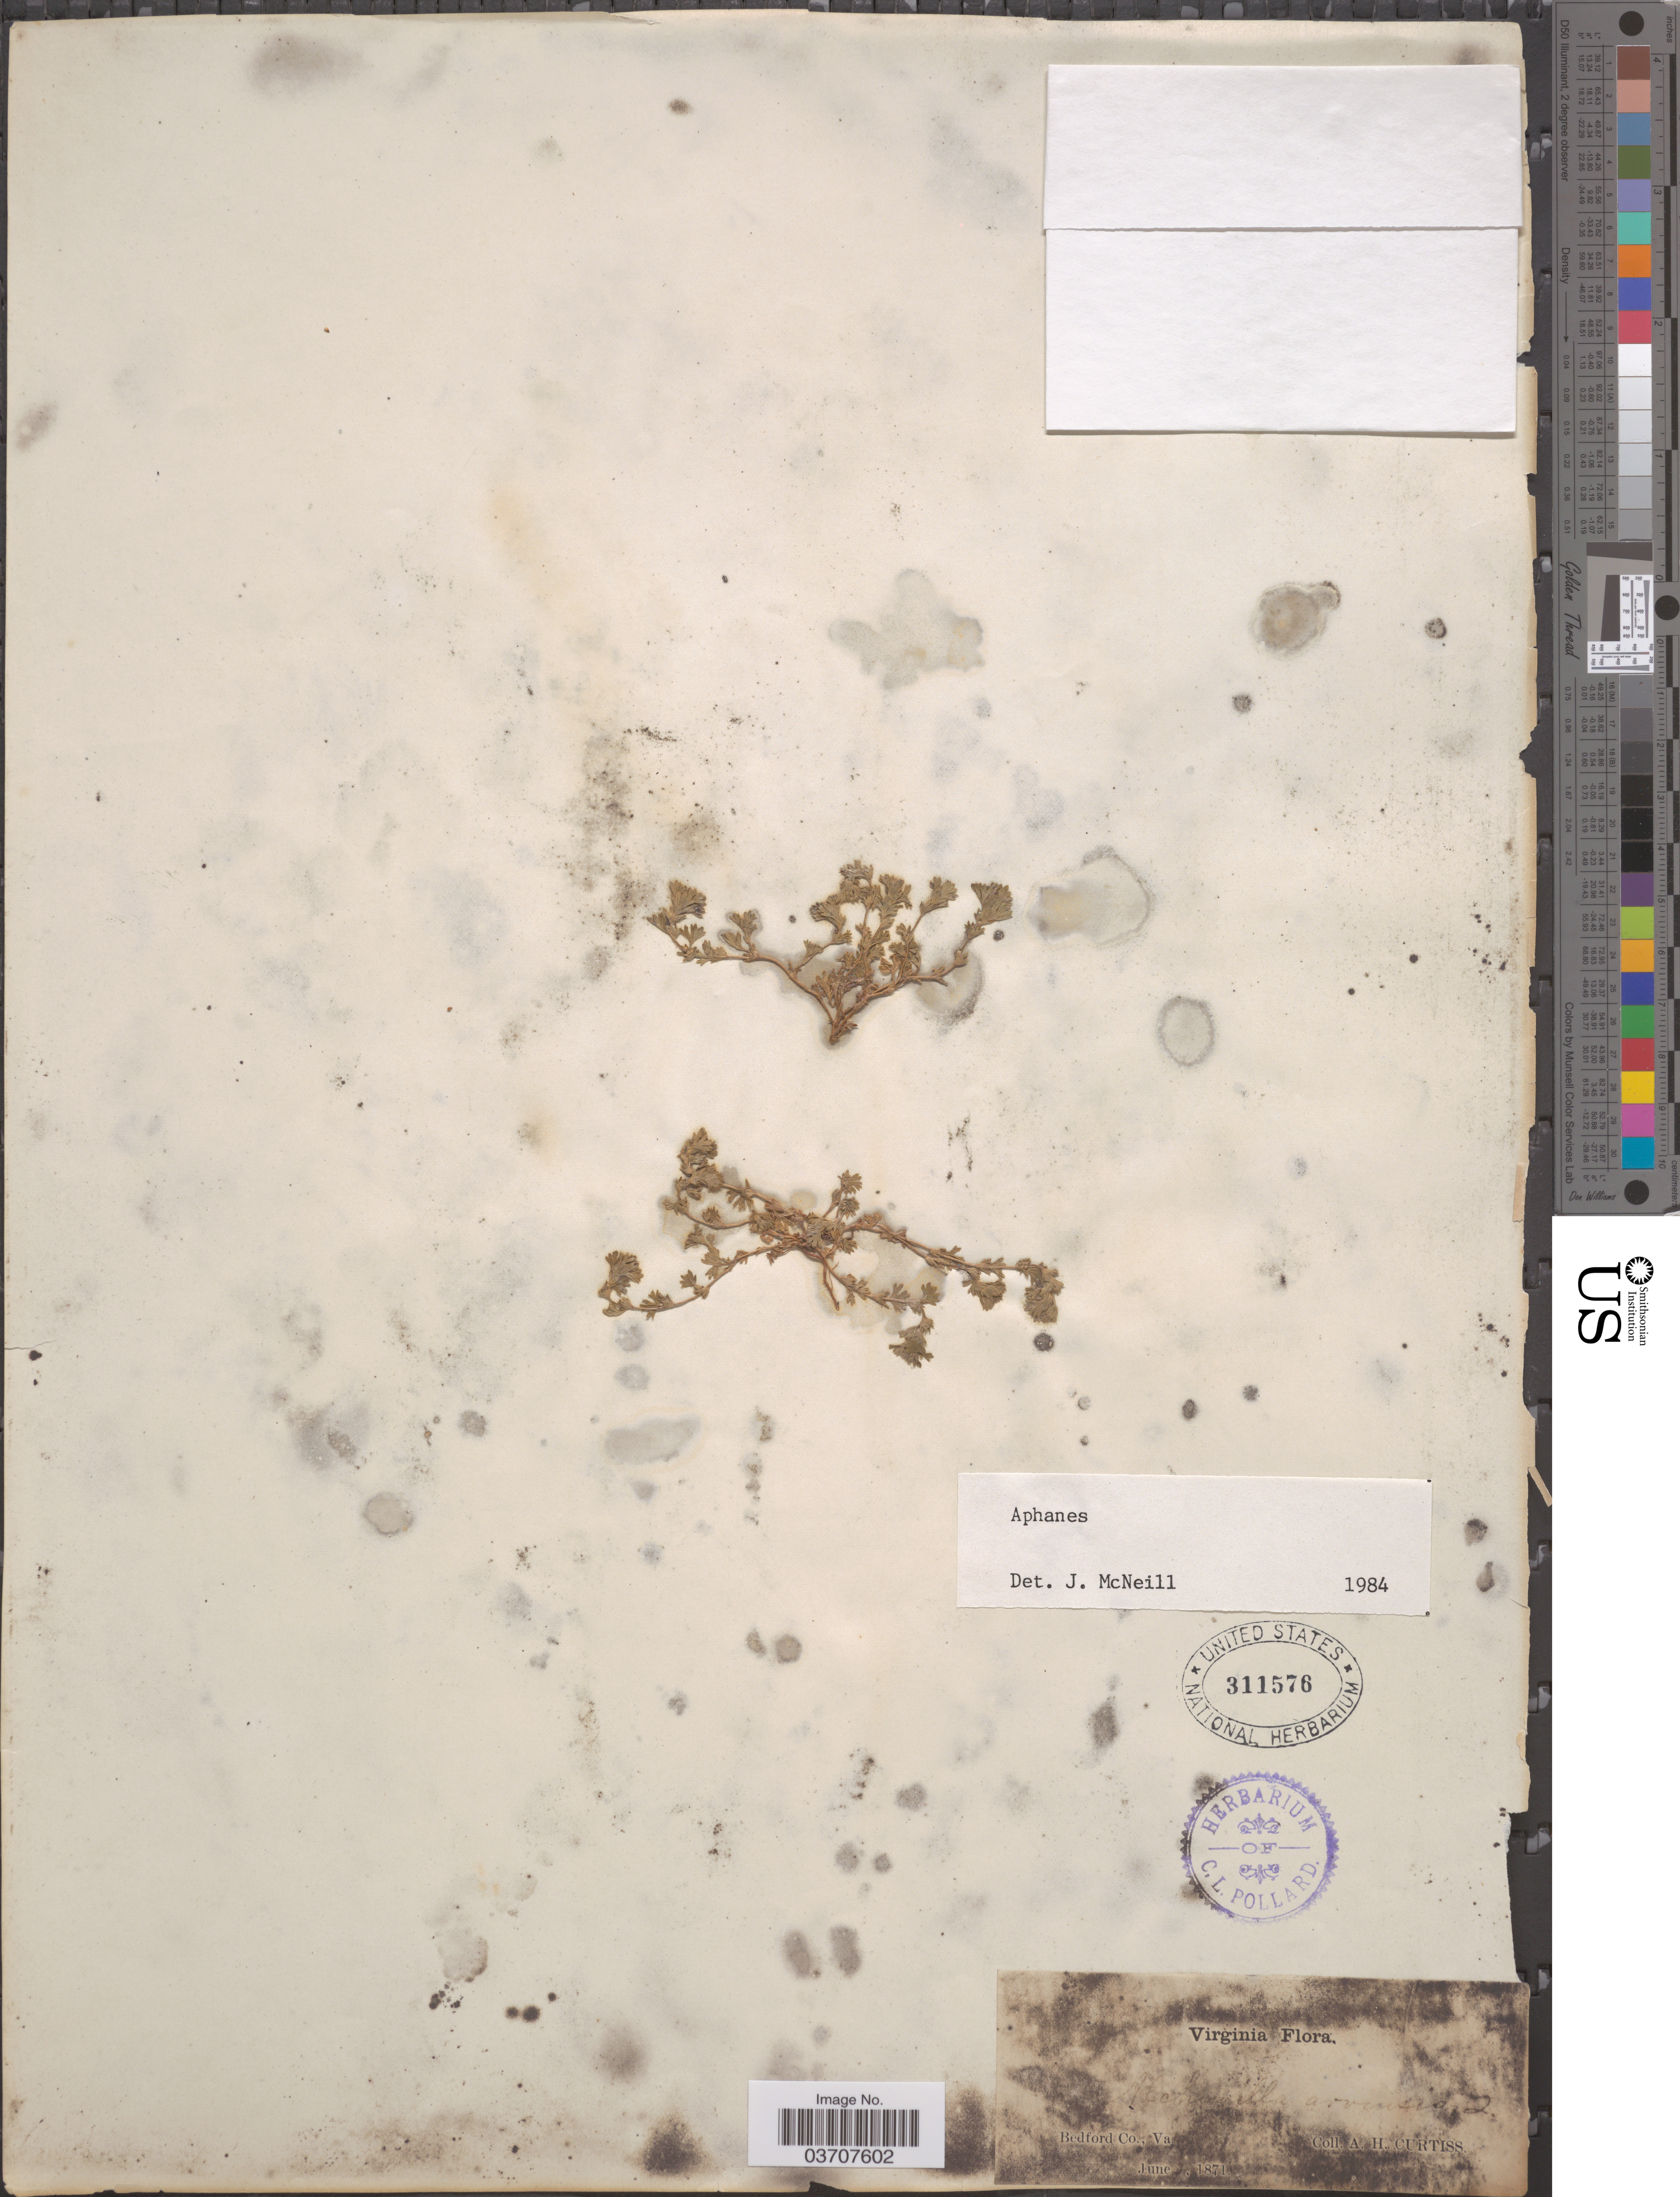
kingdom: Plantae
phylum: Tracheophyta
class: Magnoliopsida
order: Rosales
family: Rosaceae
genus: Aphanes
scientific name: Aphanes australis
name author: Rydb.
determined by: Strong, Mark T., (BOT), Smithsonian Institution - National Museum of Natural History (UNITED STATES)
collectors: A. H. Curtiss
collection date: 1871-06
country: United States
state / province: Virginia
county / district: Bedford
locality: Bedford Co.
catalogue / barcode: US 311576